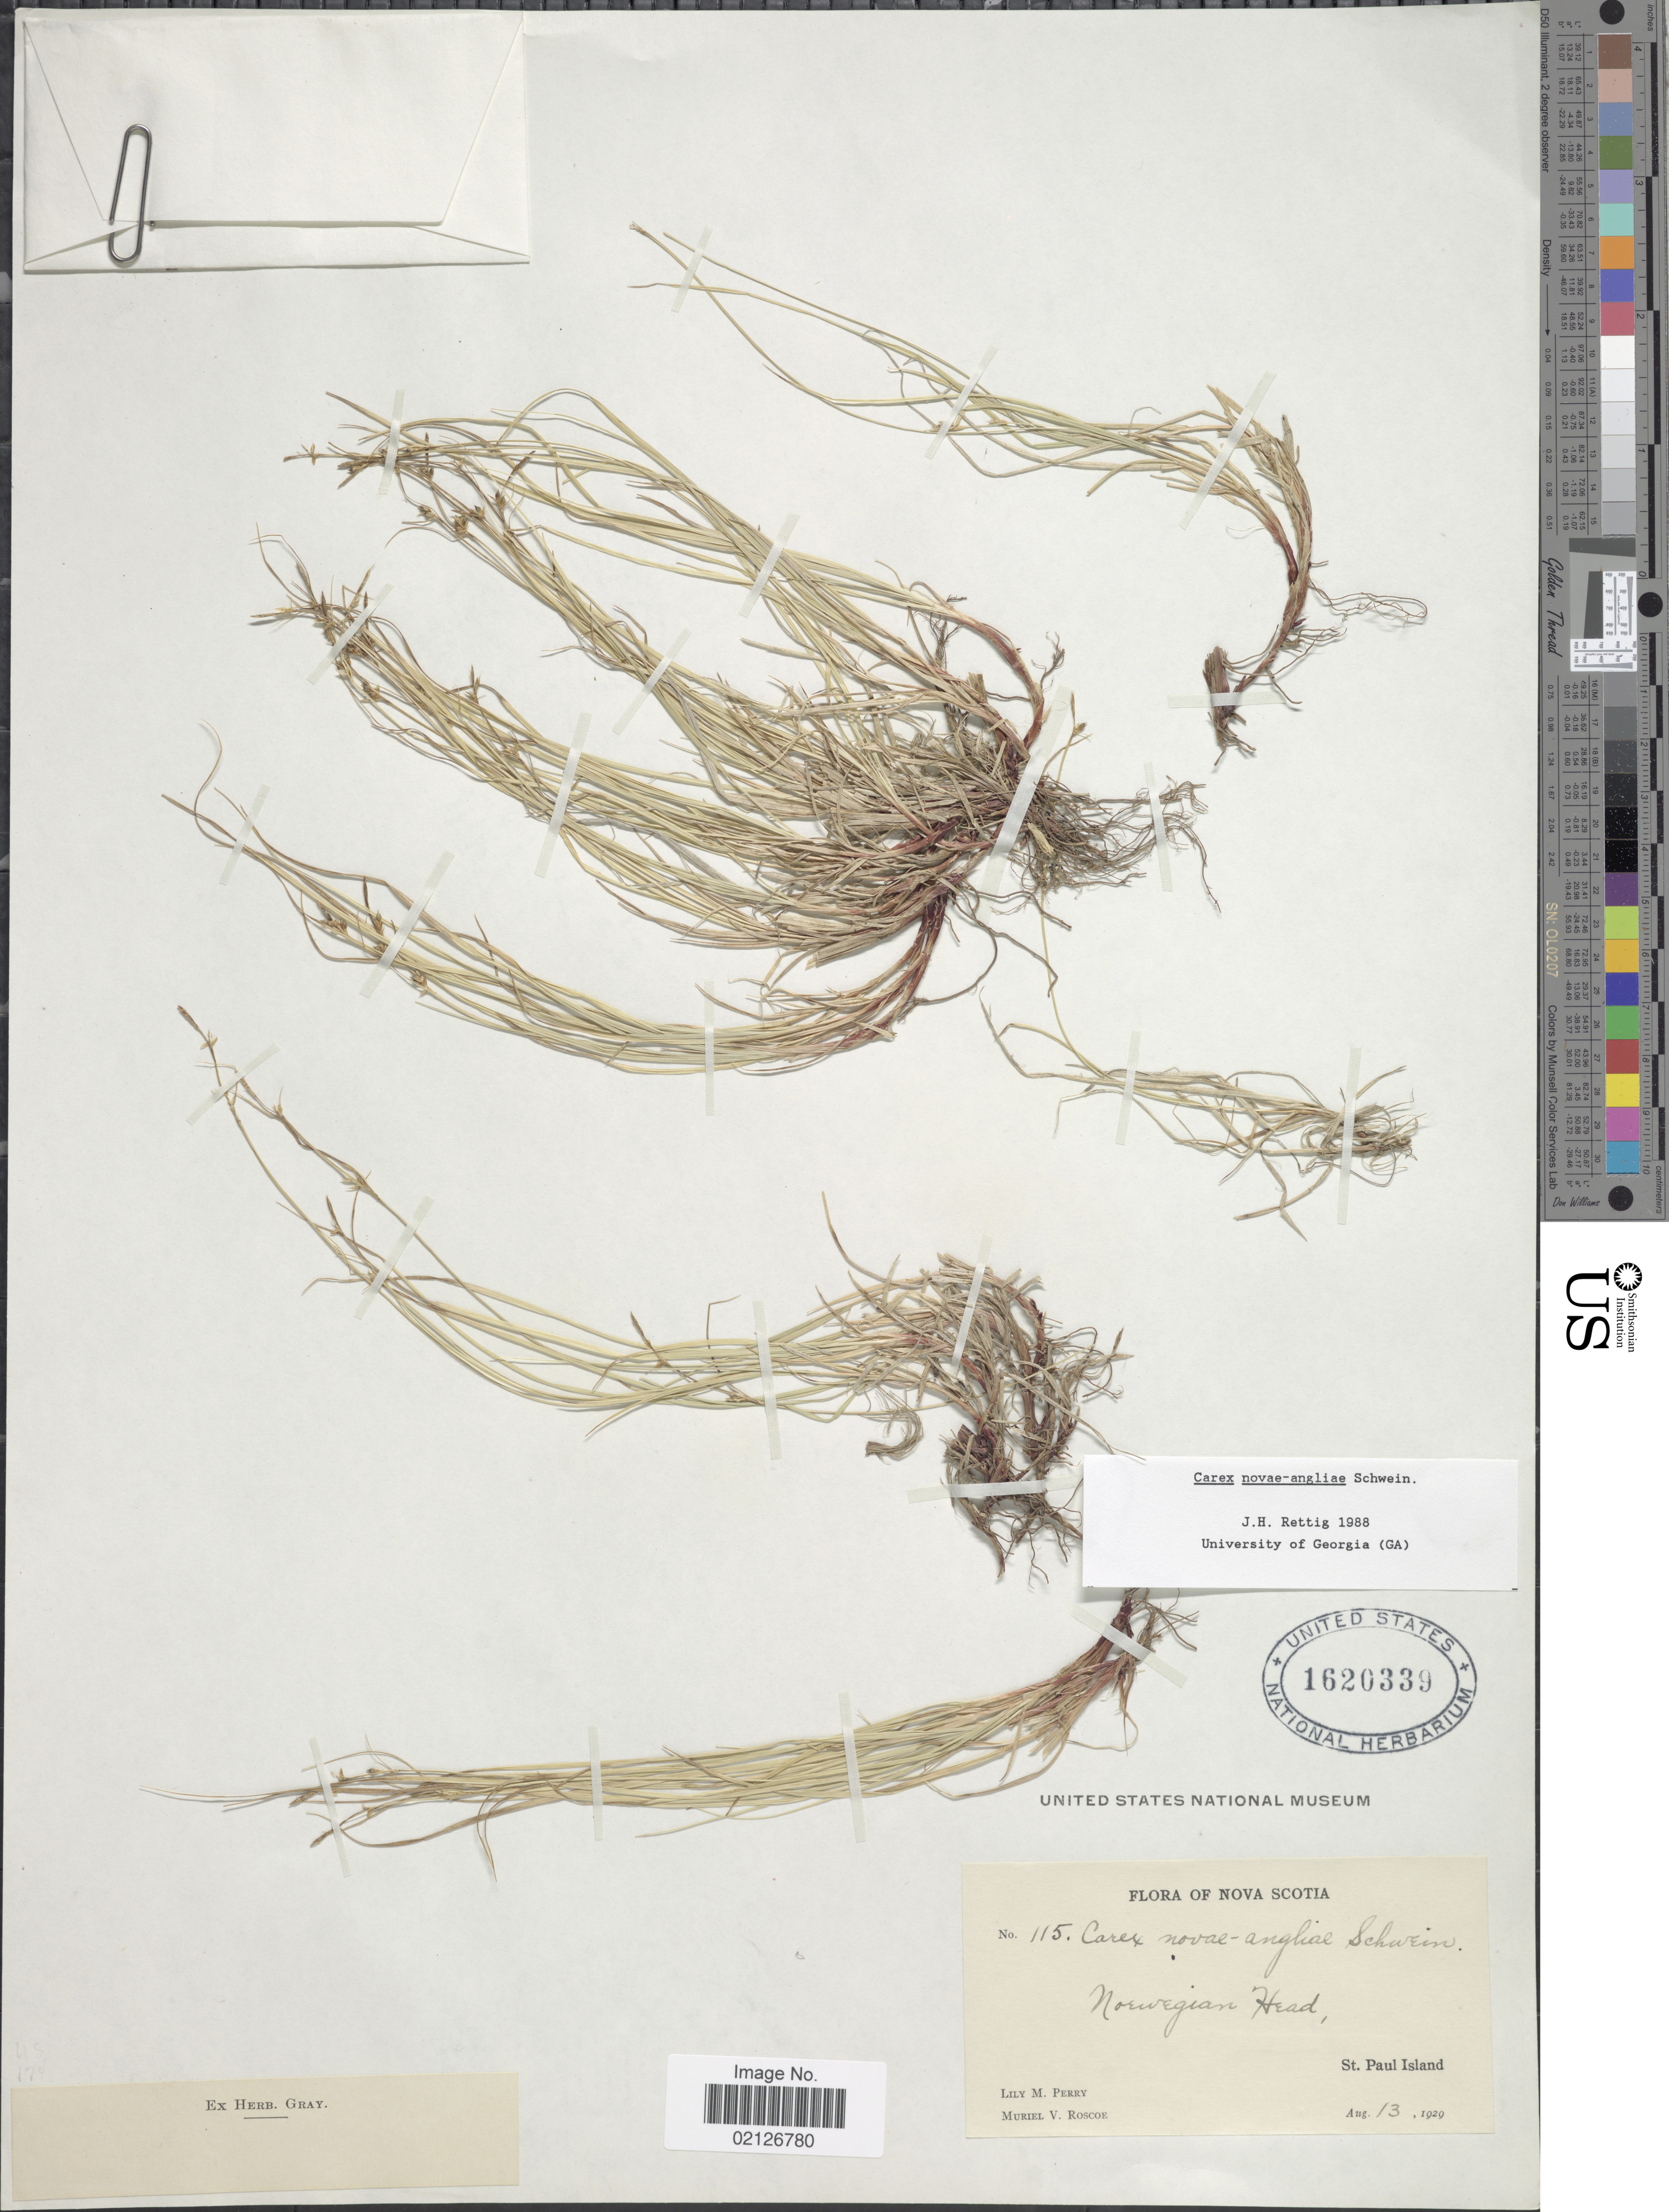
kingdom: Plantae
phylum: Tracheophyta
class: Liliopsida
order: Poales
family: Cyperaceae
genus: Carex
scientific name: Carex novae-angliae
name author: Schwein.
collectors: L. M. Perry & M. Roscoe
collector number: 115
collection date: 1929-08-13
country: Canada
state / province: Nova Scotia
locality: Norwegian Head, St. Paul Island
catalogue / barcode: US 1620339